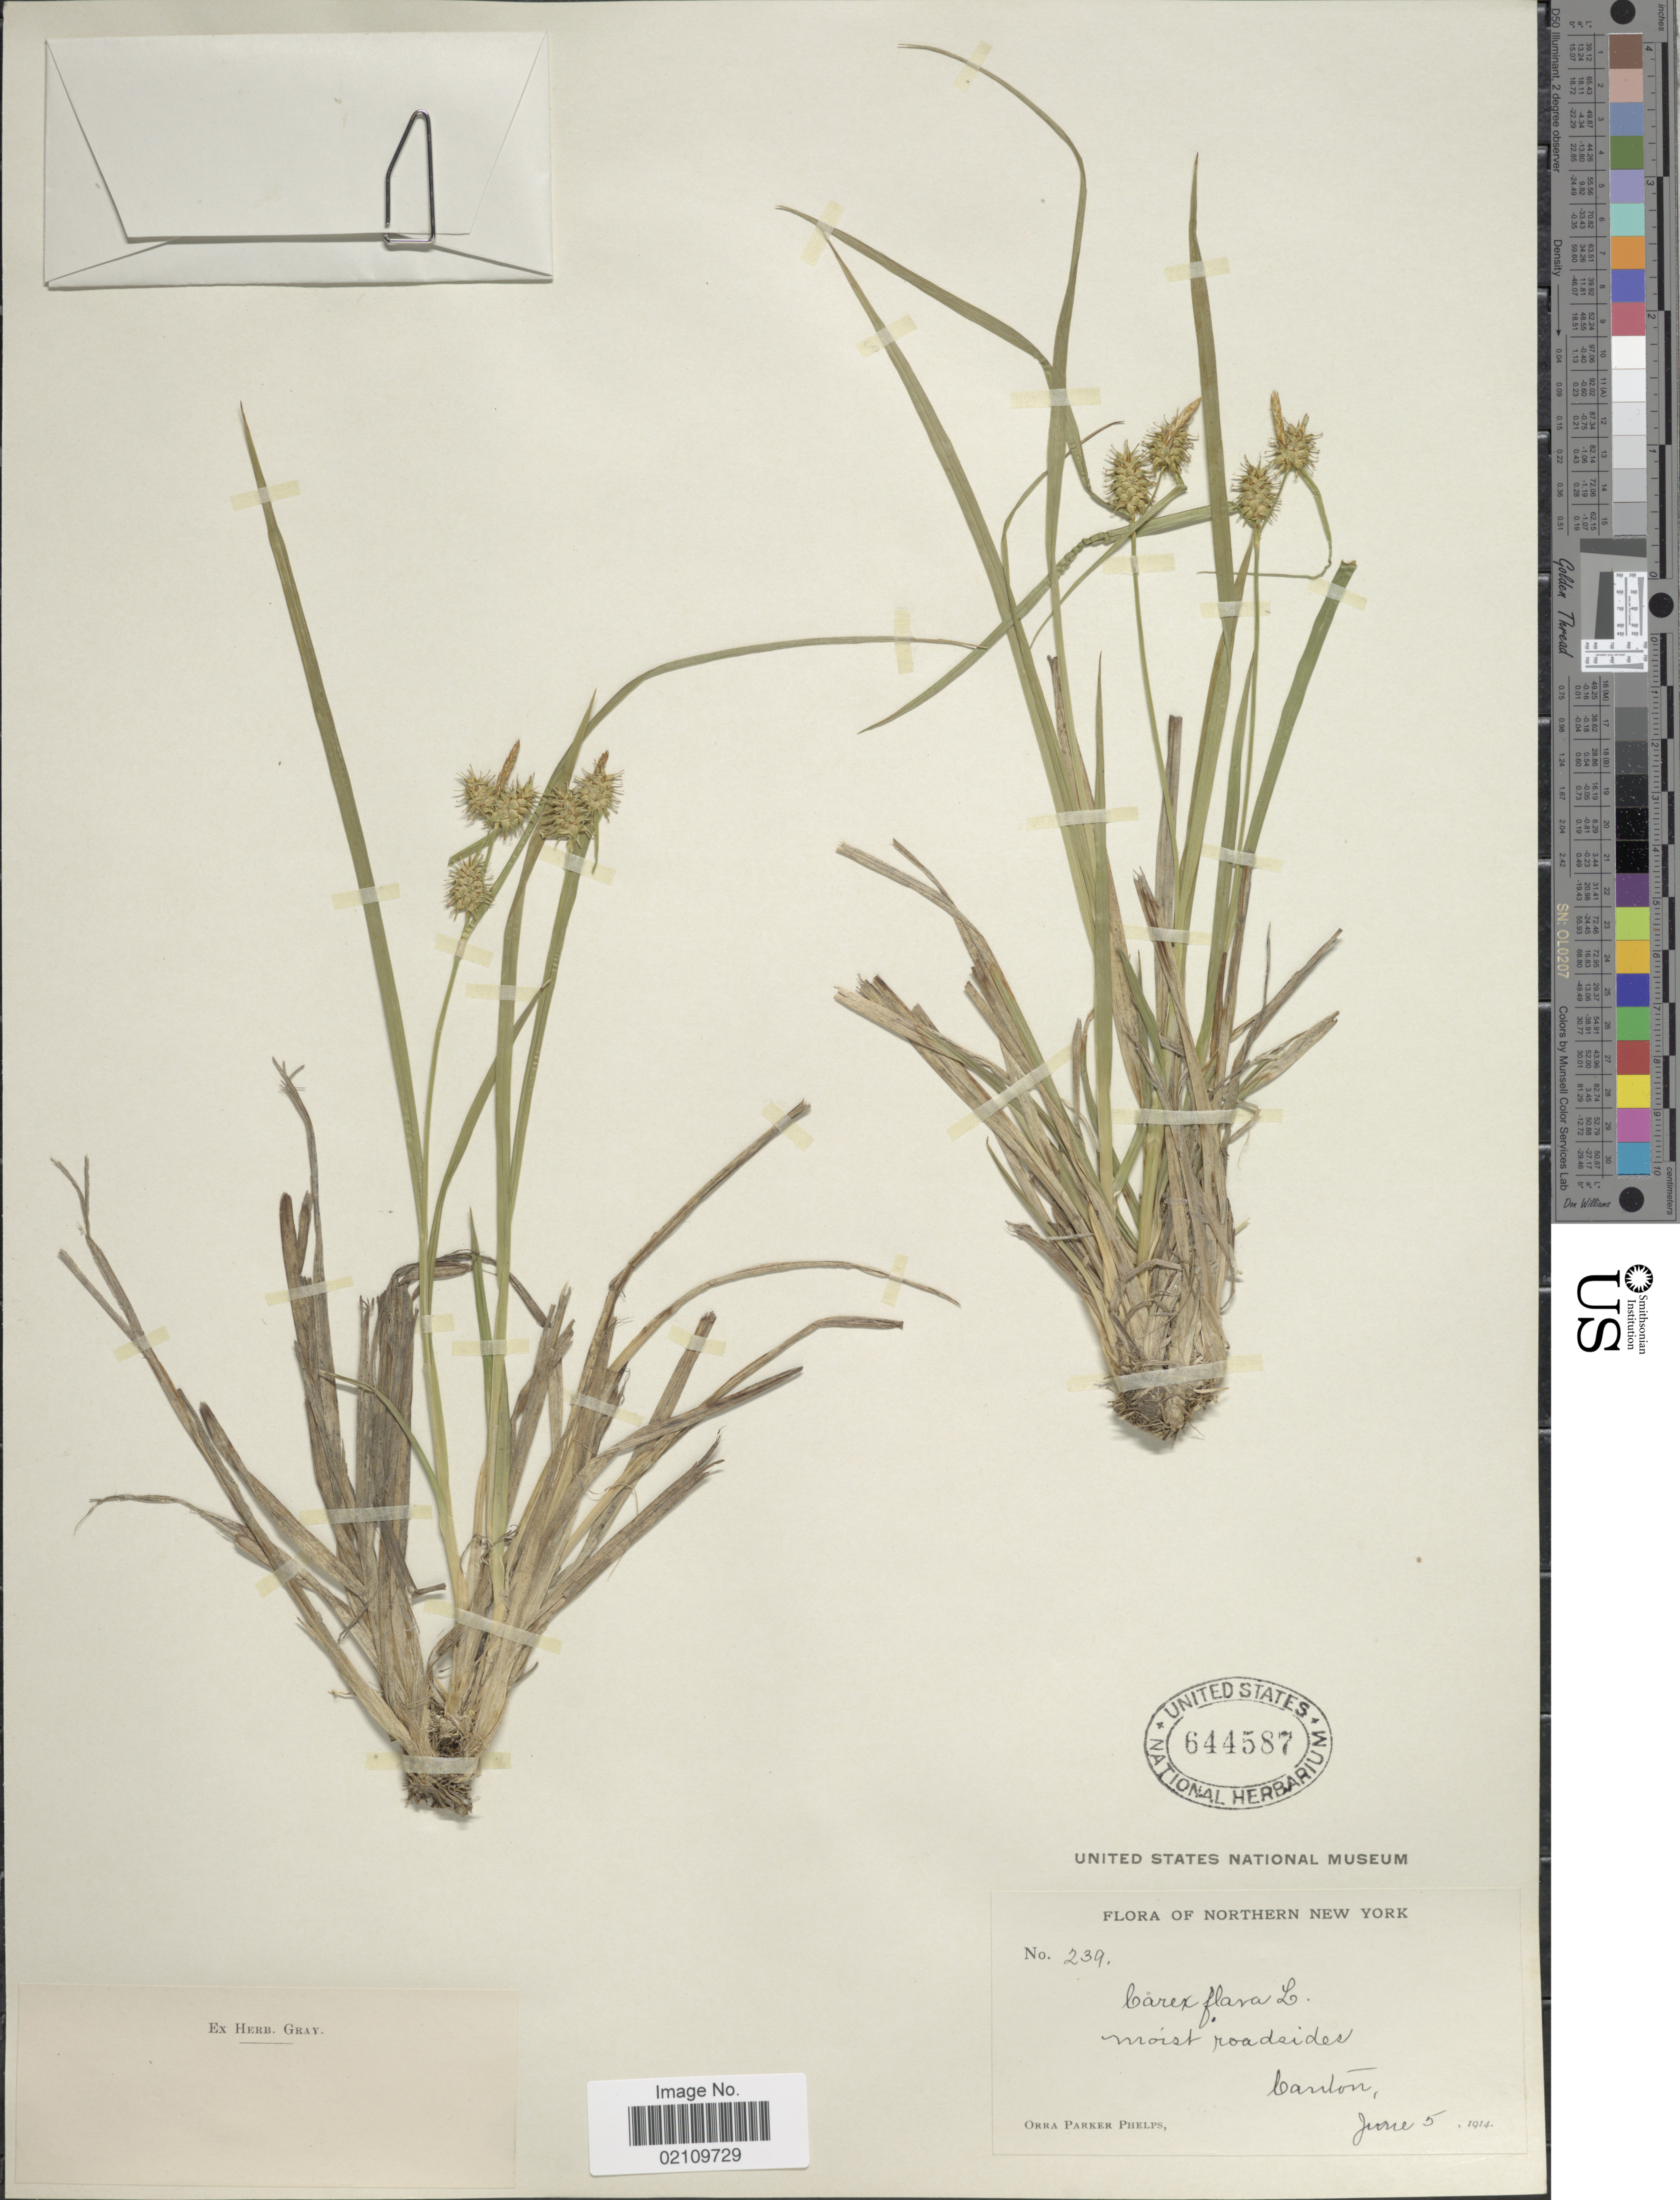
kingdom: Plantae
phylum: Tracheophyta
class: Liliopsida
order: Poales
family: Cyperaceae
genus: Carex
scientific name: Carex flava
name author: L.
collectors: O. P. Phelps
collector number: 239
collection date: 1914-06-05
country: United States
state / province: New York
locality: Northern New York. Canton.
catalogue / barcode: US 644587